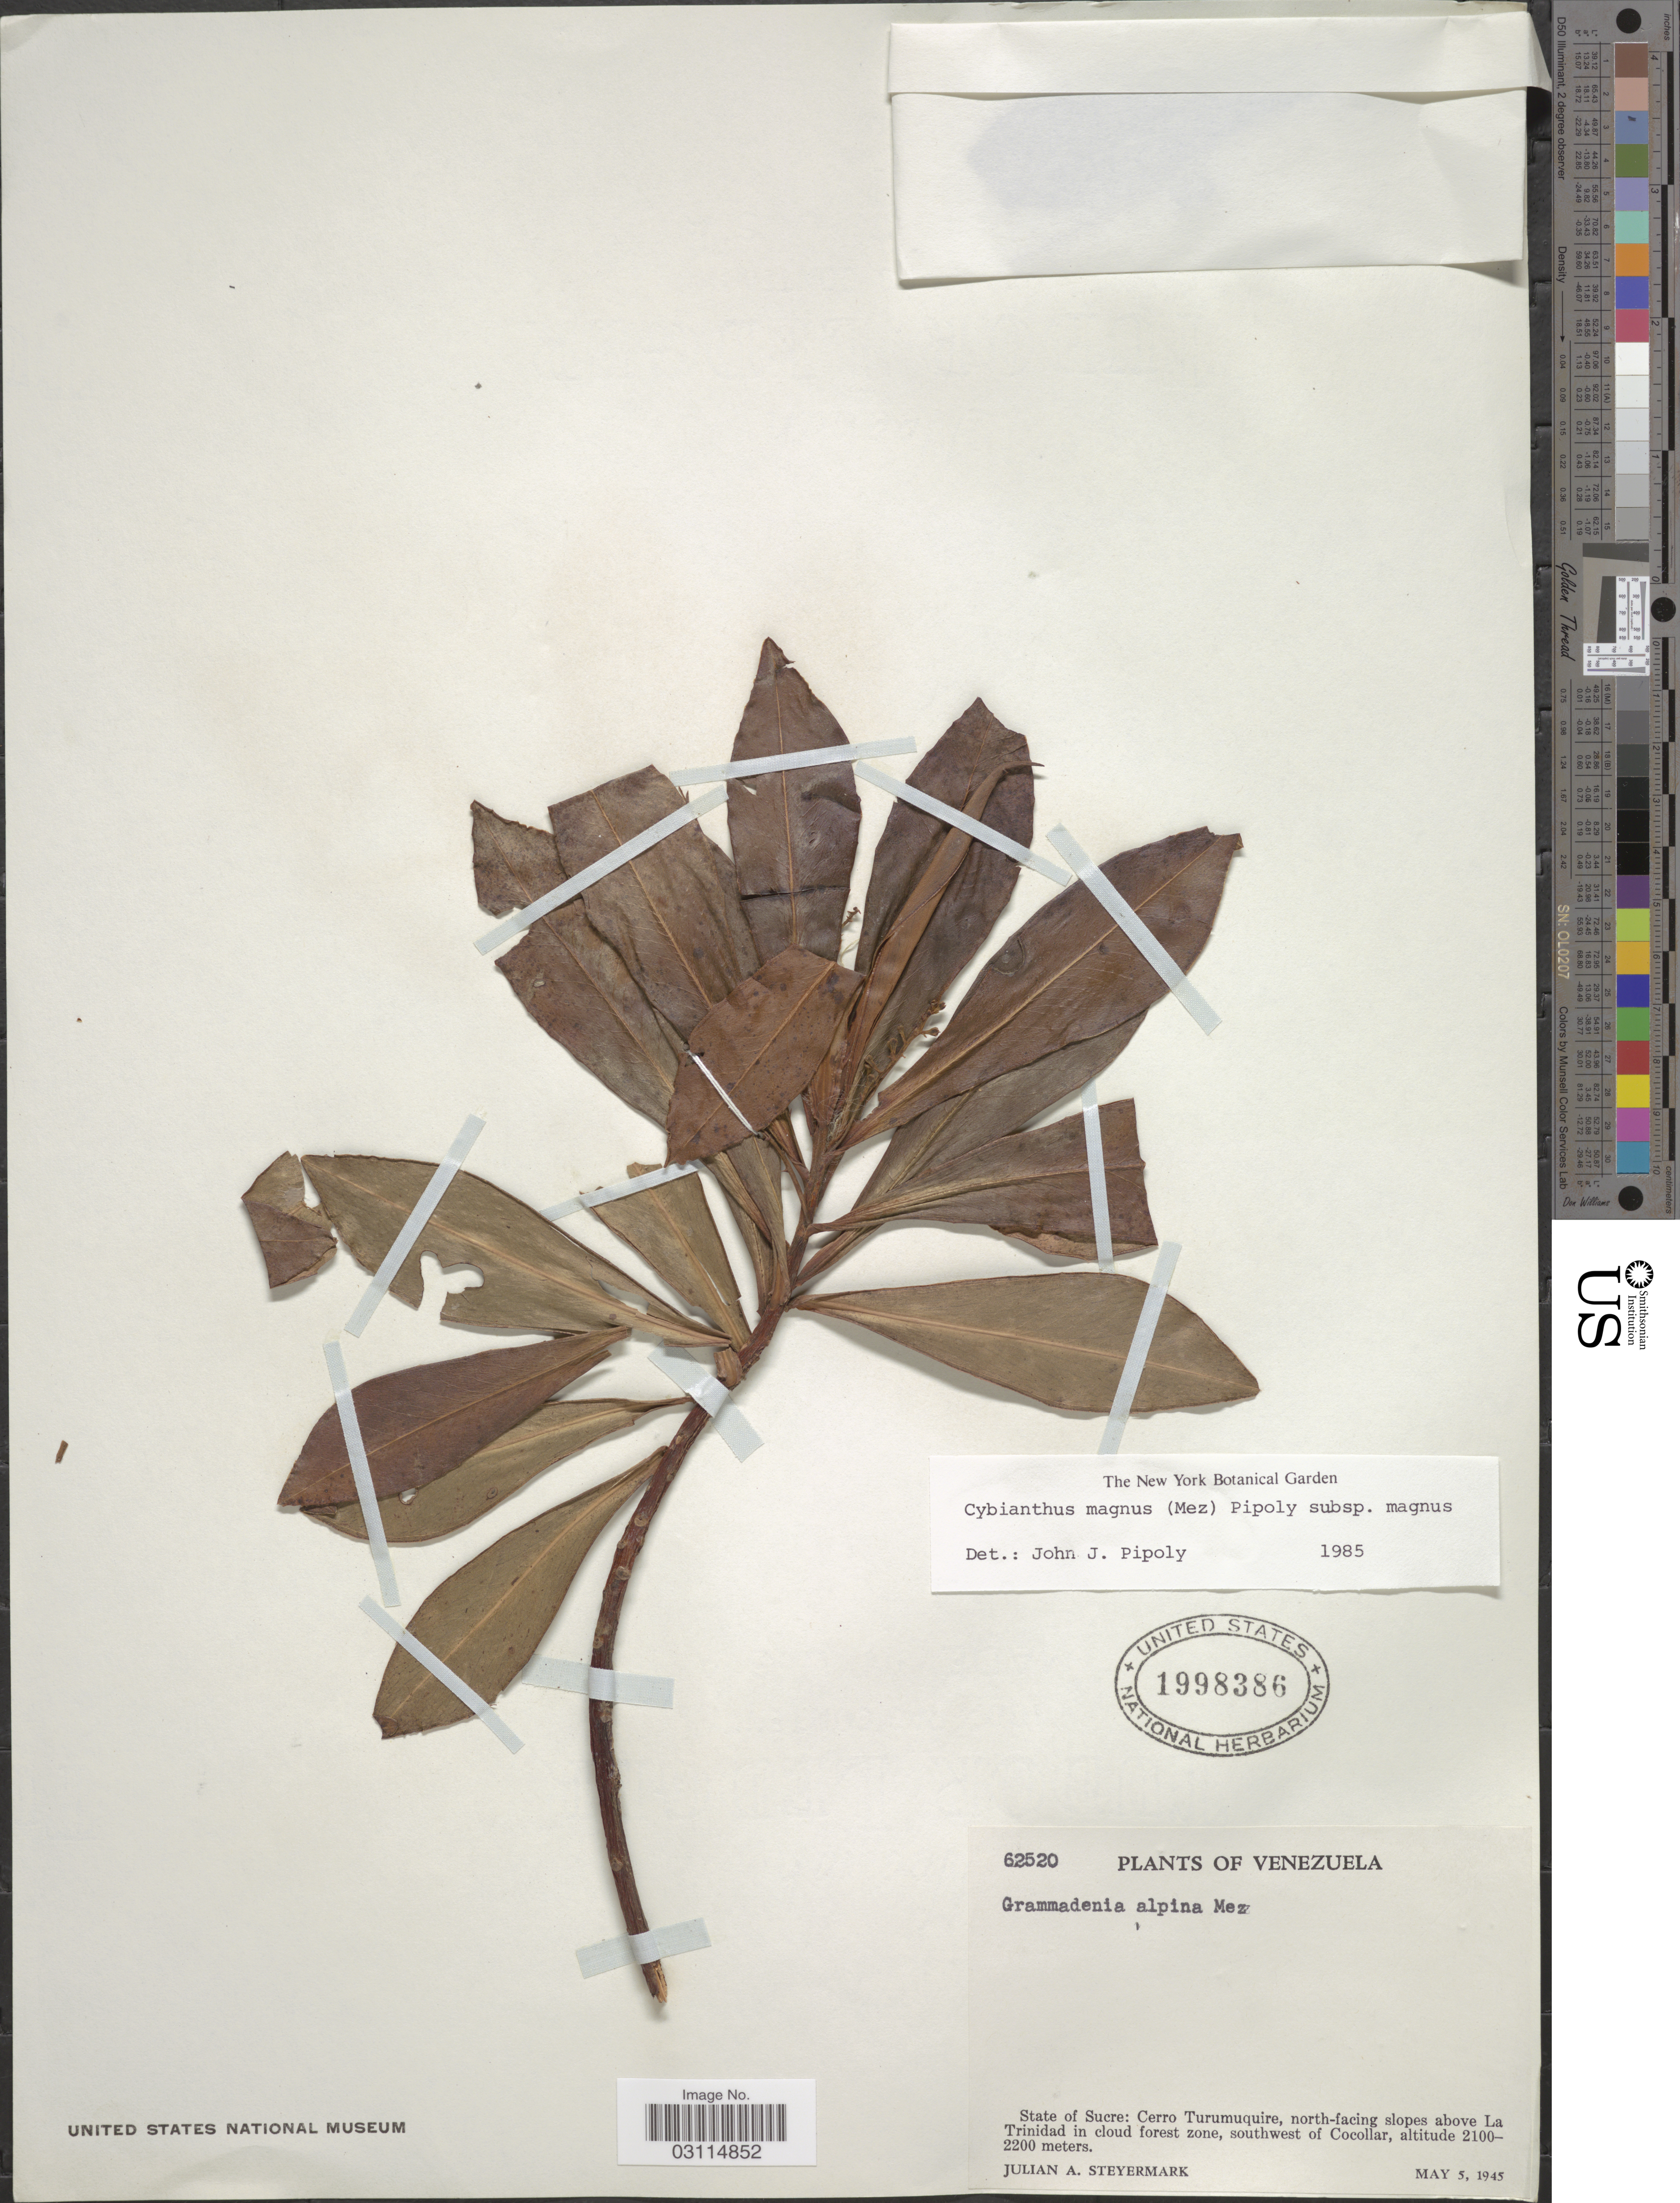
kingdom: Plantae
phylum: Tracheophyta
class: Magnoliopsida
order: Ericales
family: Primulaceae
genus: Cybianthus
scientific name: Cybianthus magnus subsp. magnus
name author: (Mez) Pipoly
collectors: J. Steyermark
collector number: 62520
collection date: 1945-05-05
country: Venezuela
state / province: Sucre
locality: Cerro Turumuquire, north-facing slopes above La Trinidad in cloud forest zone, southwest of Cocollar.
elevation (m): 2100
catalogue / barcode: US 1998386